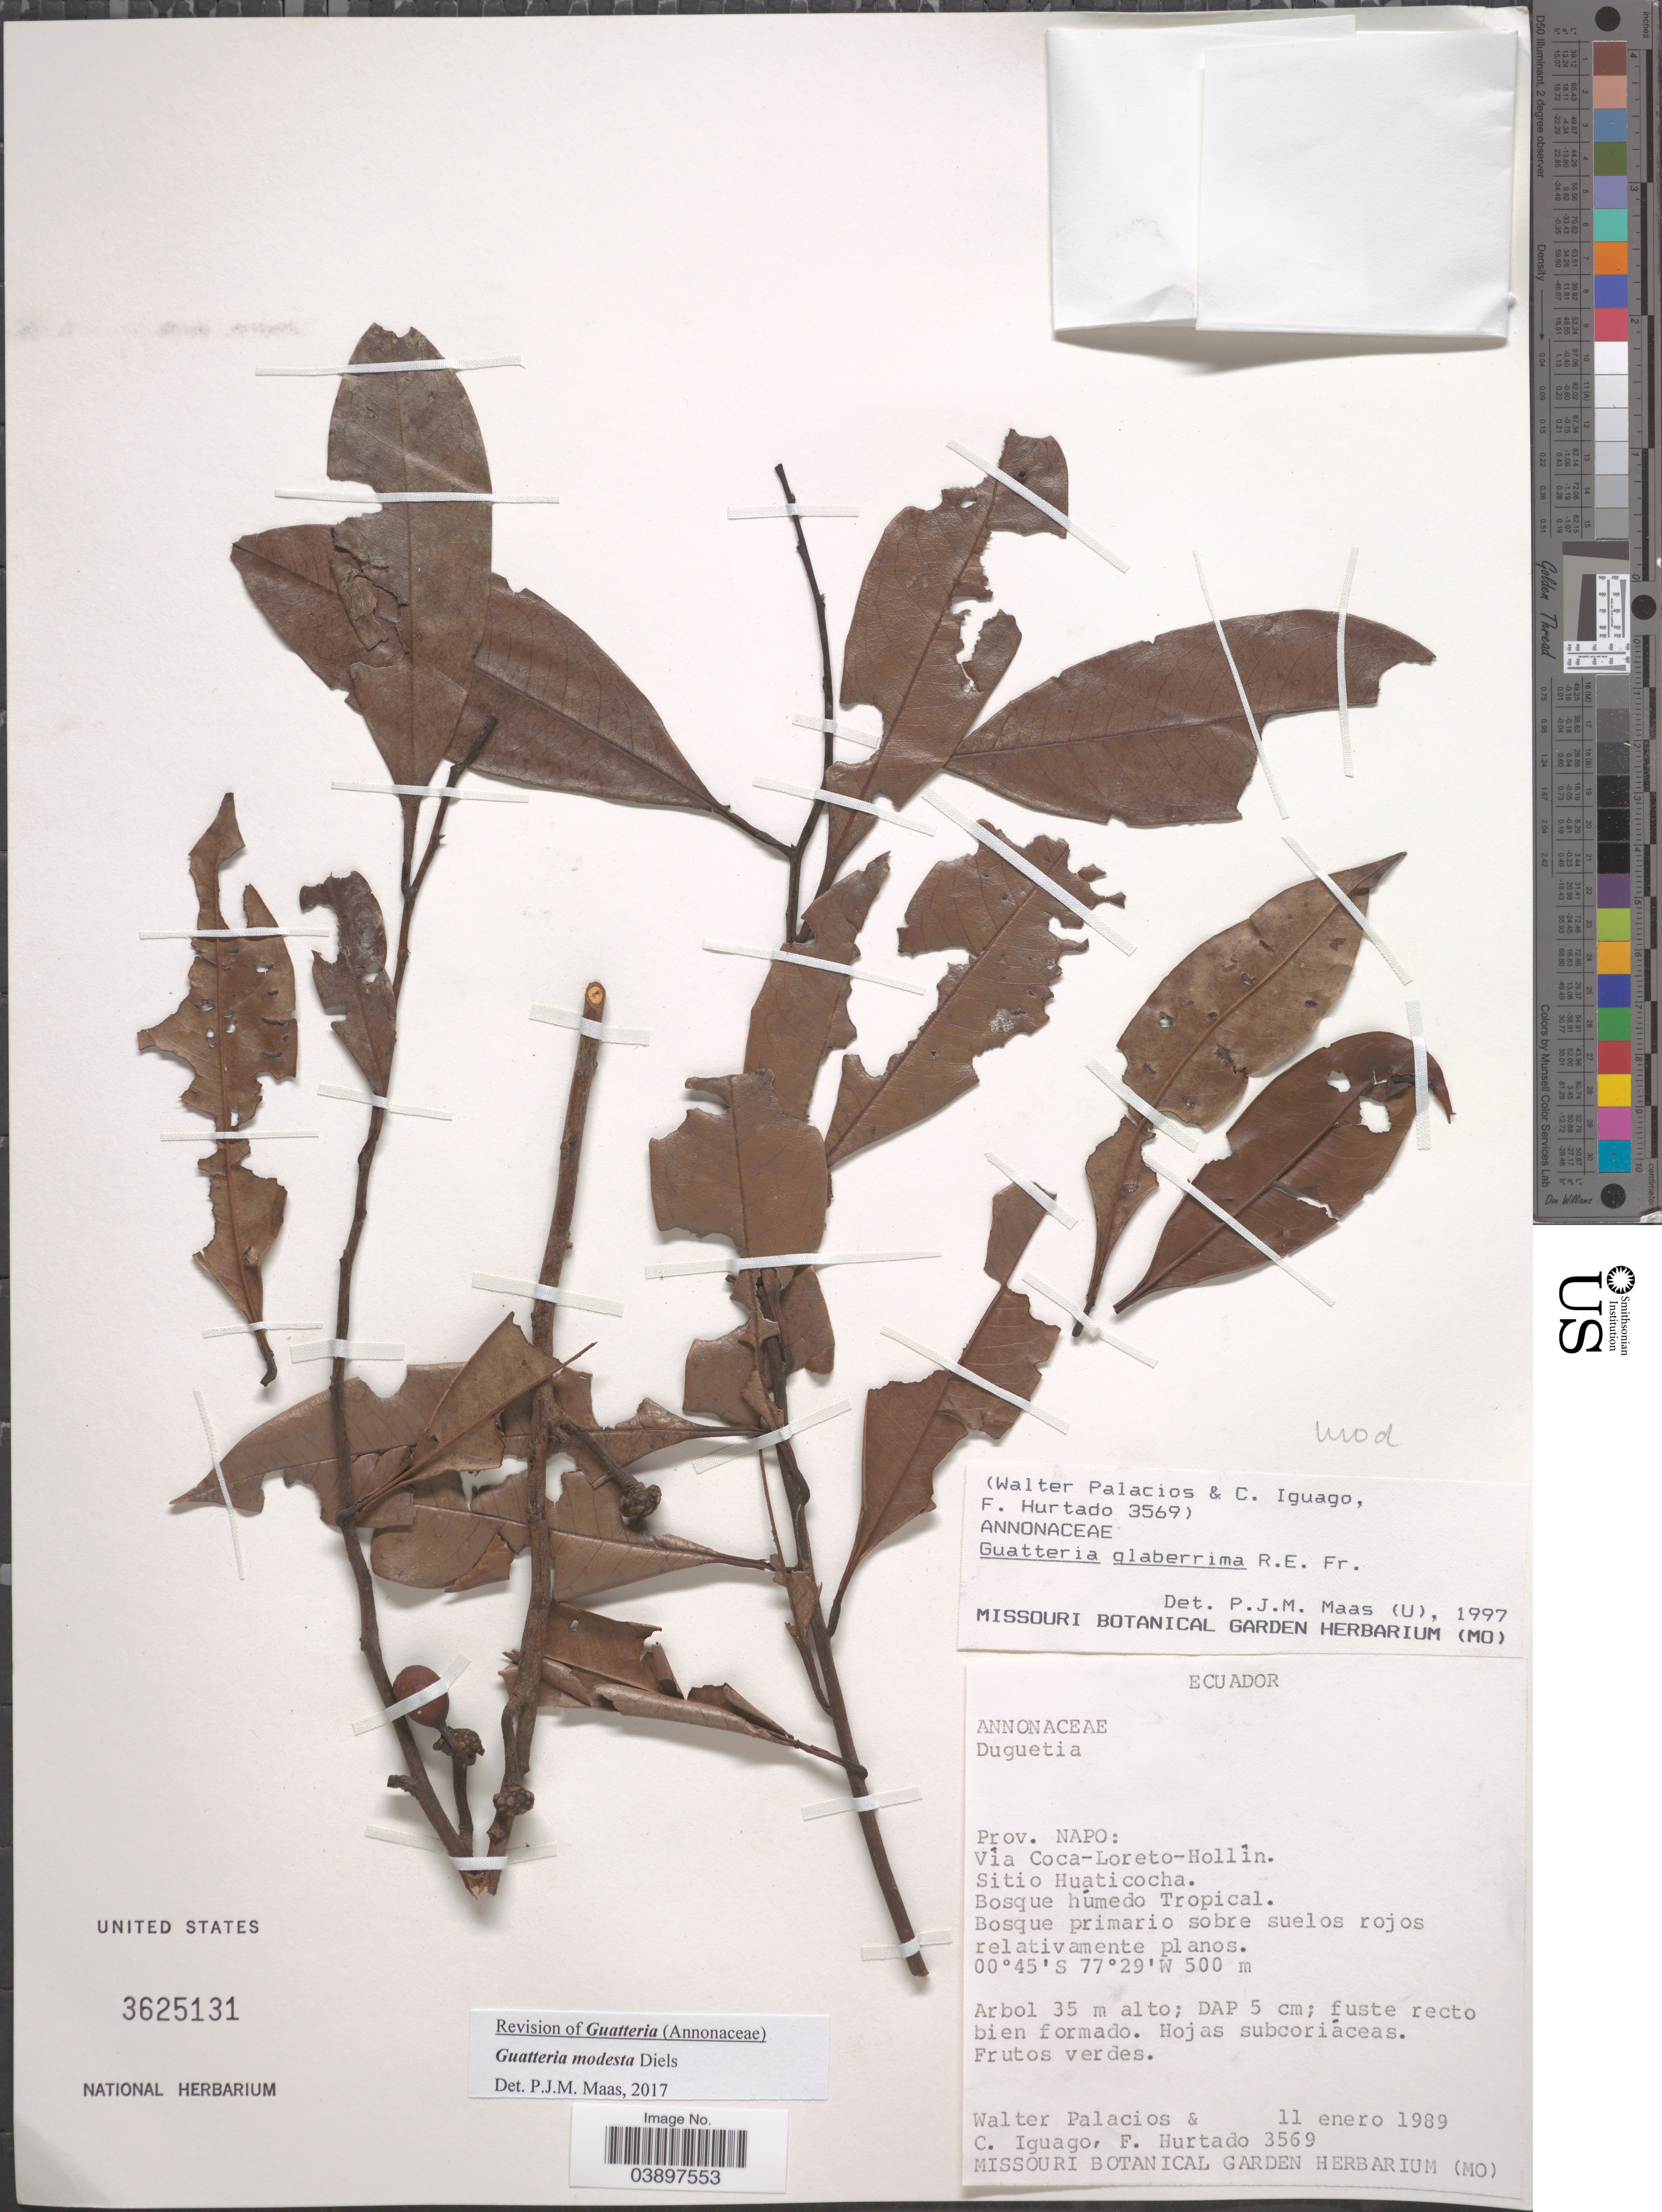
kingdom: Plantae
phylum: Tracheophyta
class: Magnoliopsida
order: Magnoliales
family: Annonaceae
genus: Guatteria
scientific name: Guatteria modesta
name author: Diels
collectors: W. Palacios, C. Iguago & F. Hurtado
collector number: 3569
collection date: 1989-01-11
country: Ecuador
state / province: Napo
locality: Vía Coca-Loreto-Hollín. Sitio Huaticocha.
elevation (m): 500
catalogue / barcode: US 3625131